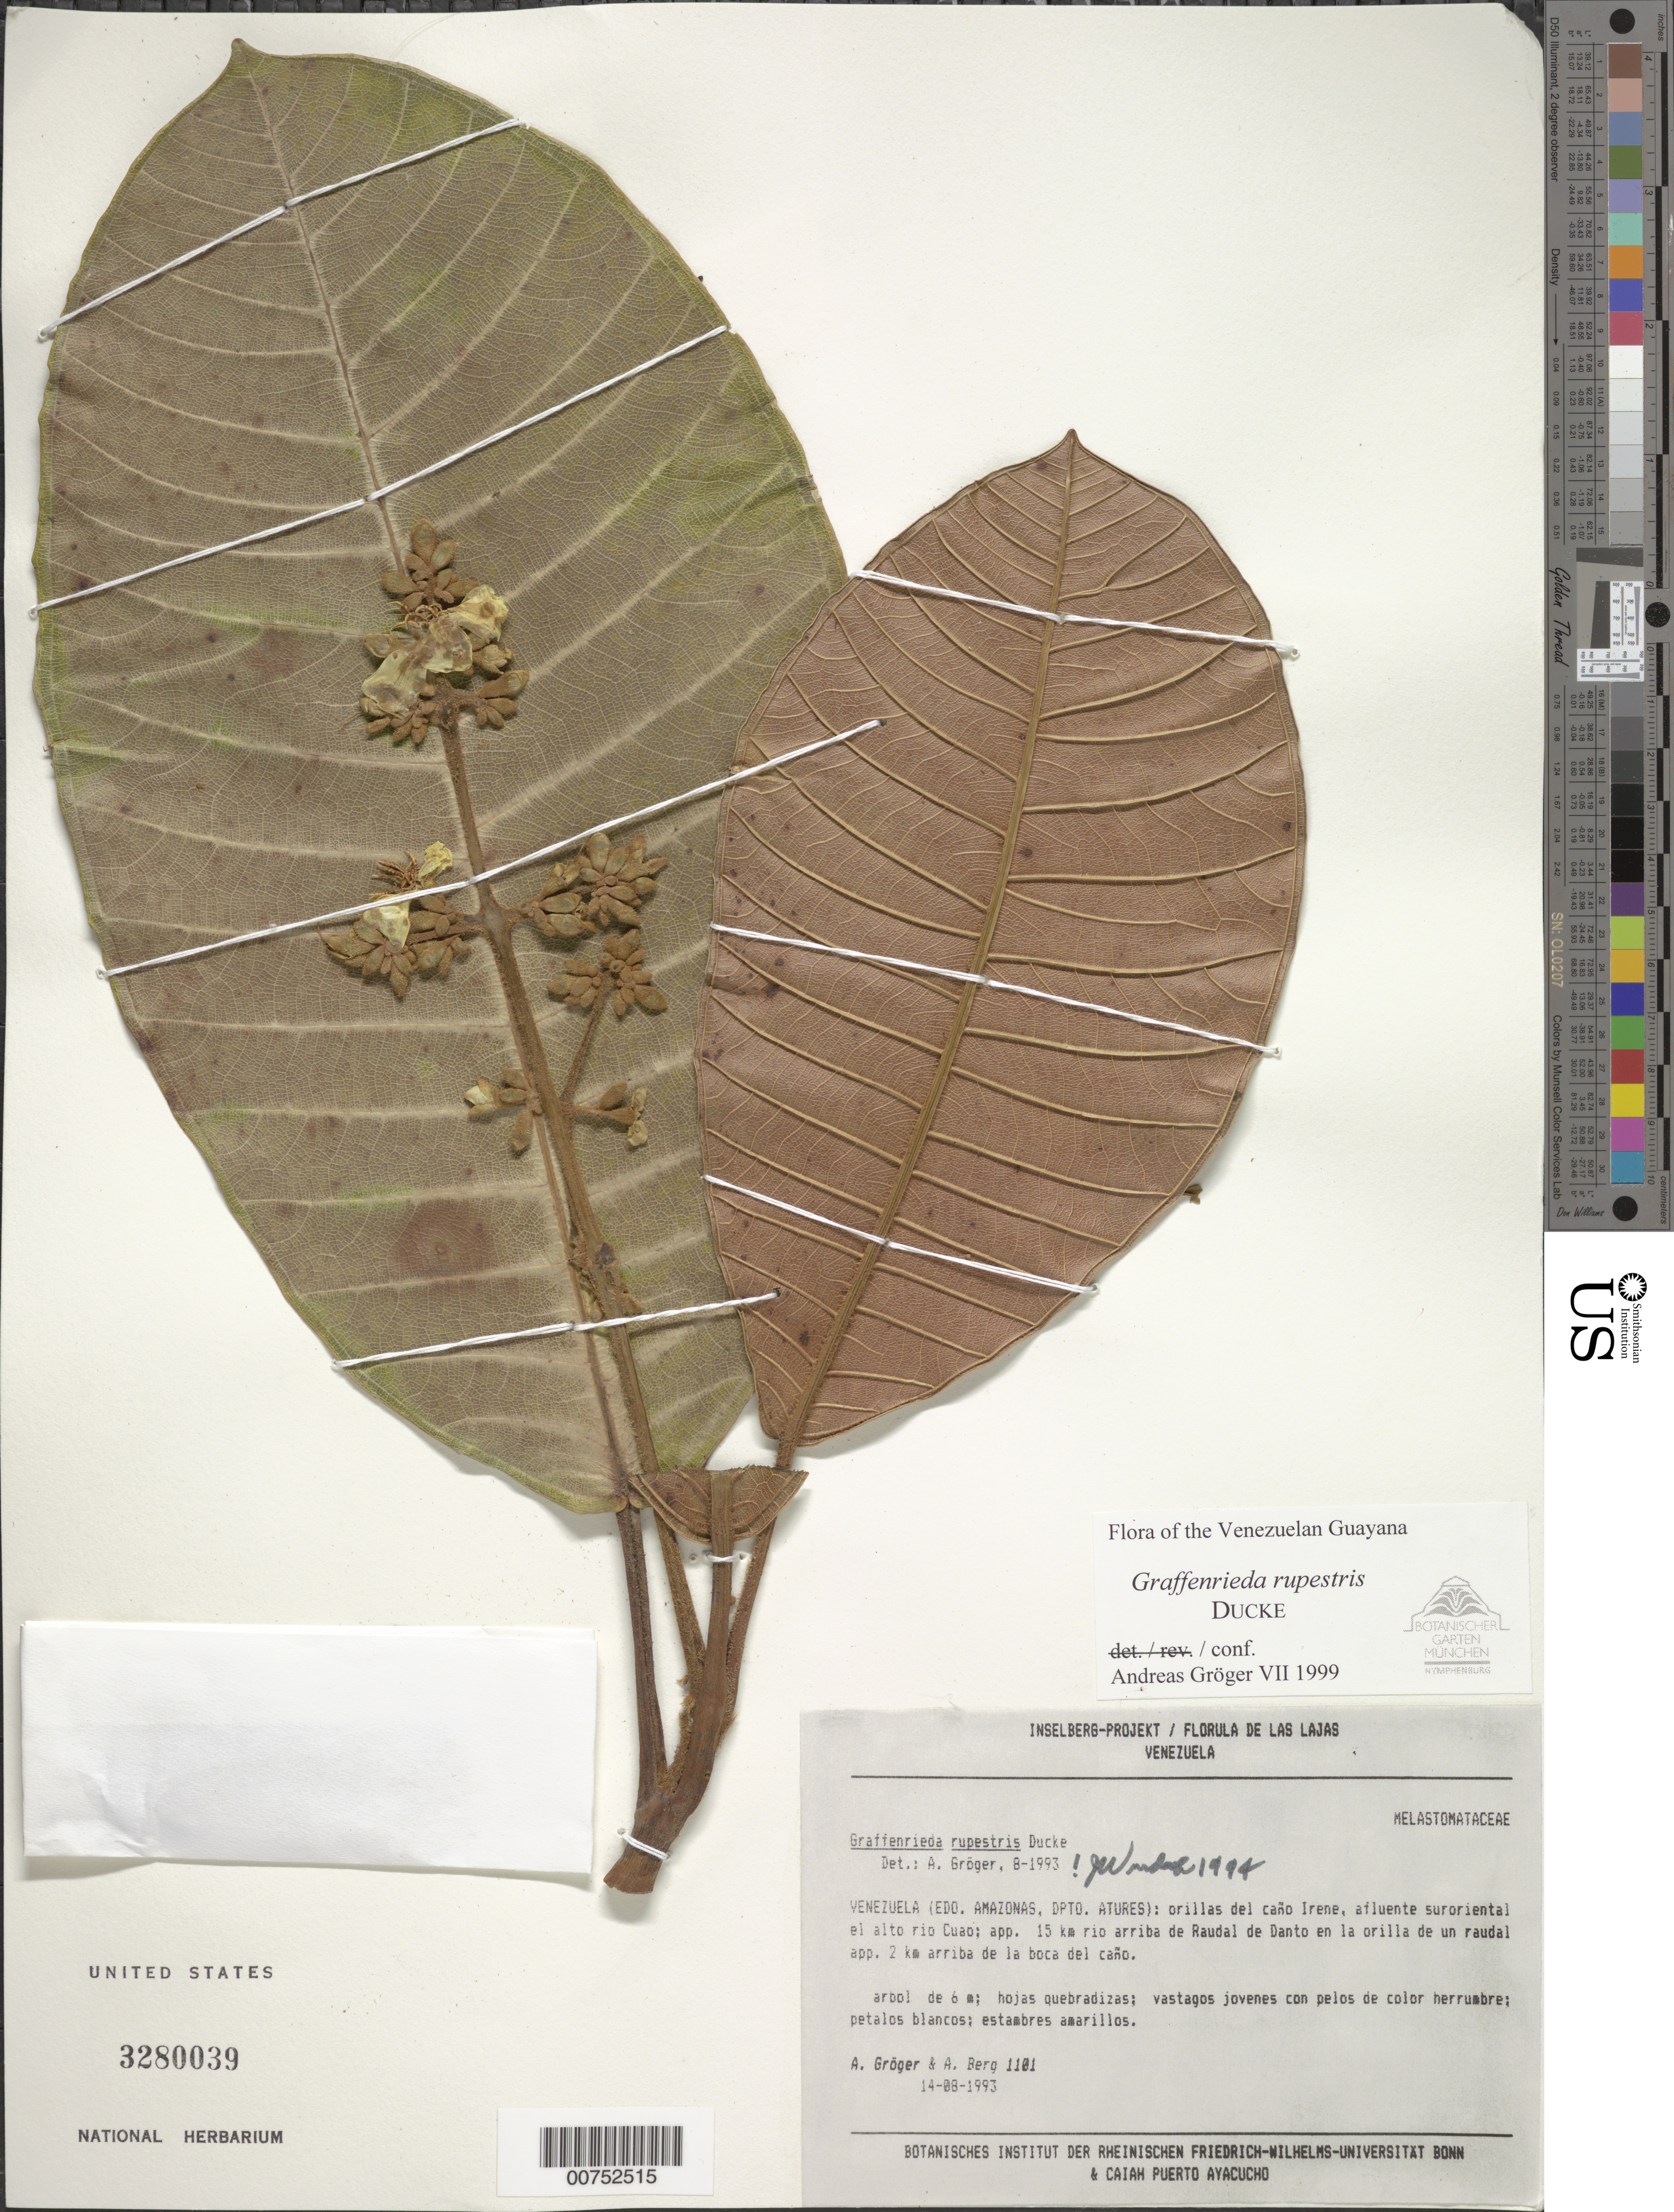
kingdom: Plantae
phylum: Tracheophyta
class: Magnoliopsida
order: Myrtales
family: Melastomataceae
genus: Graffenrieda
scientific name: Graffenrieda rupestris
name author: Ducke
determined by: Gröger, A.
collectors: A. Gröger & A. Berg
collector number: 1101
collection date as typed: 14-Aug-93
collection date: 1993-08-14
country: Venezuela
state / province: Amazonas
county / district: Atures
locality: Caño Irene (affluent of Río Cuao), 15 km from Raudal de Danto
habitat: Edges of stream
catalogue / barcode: US 3280039